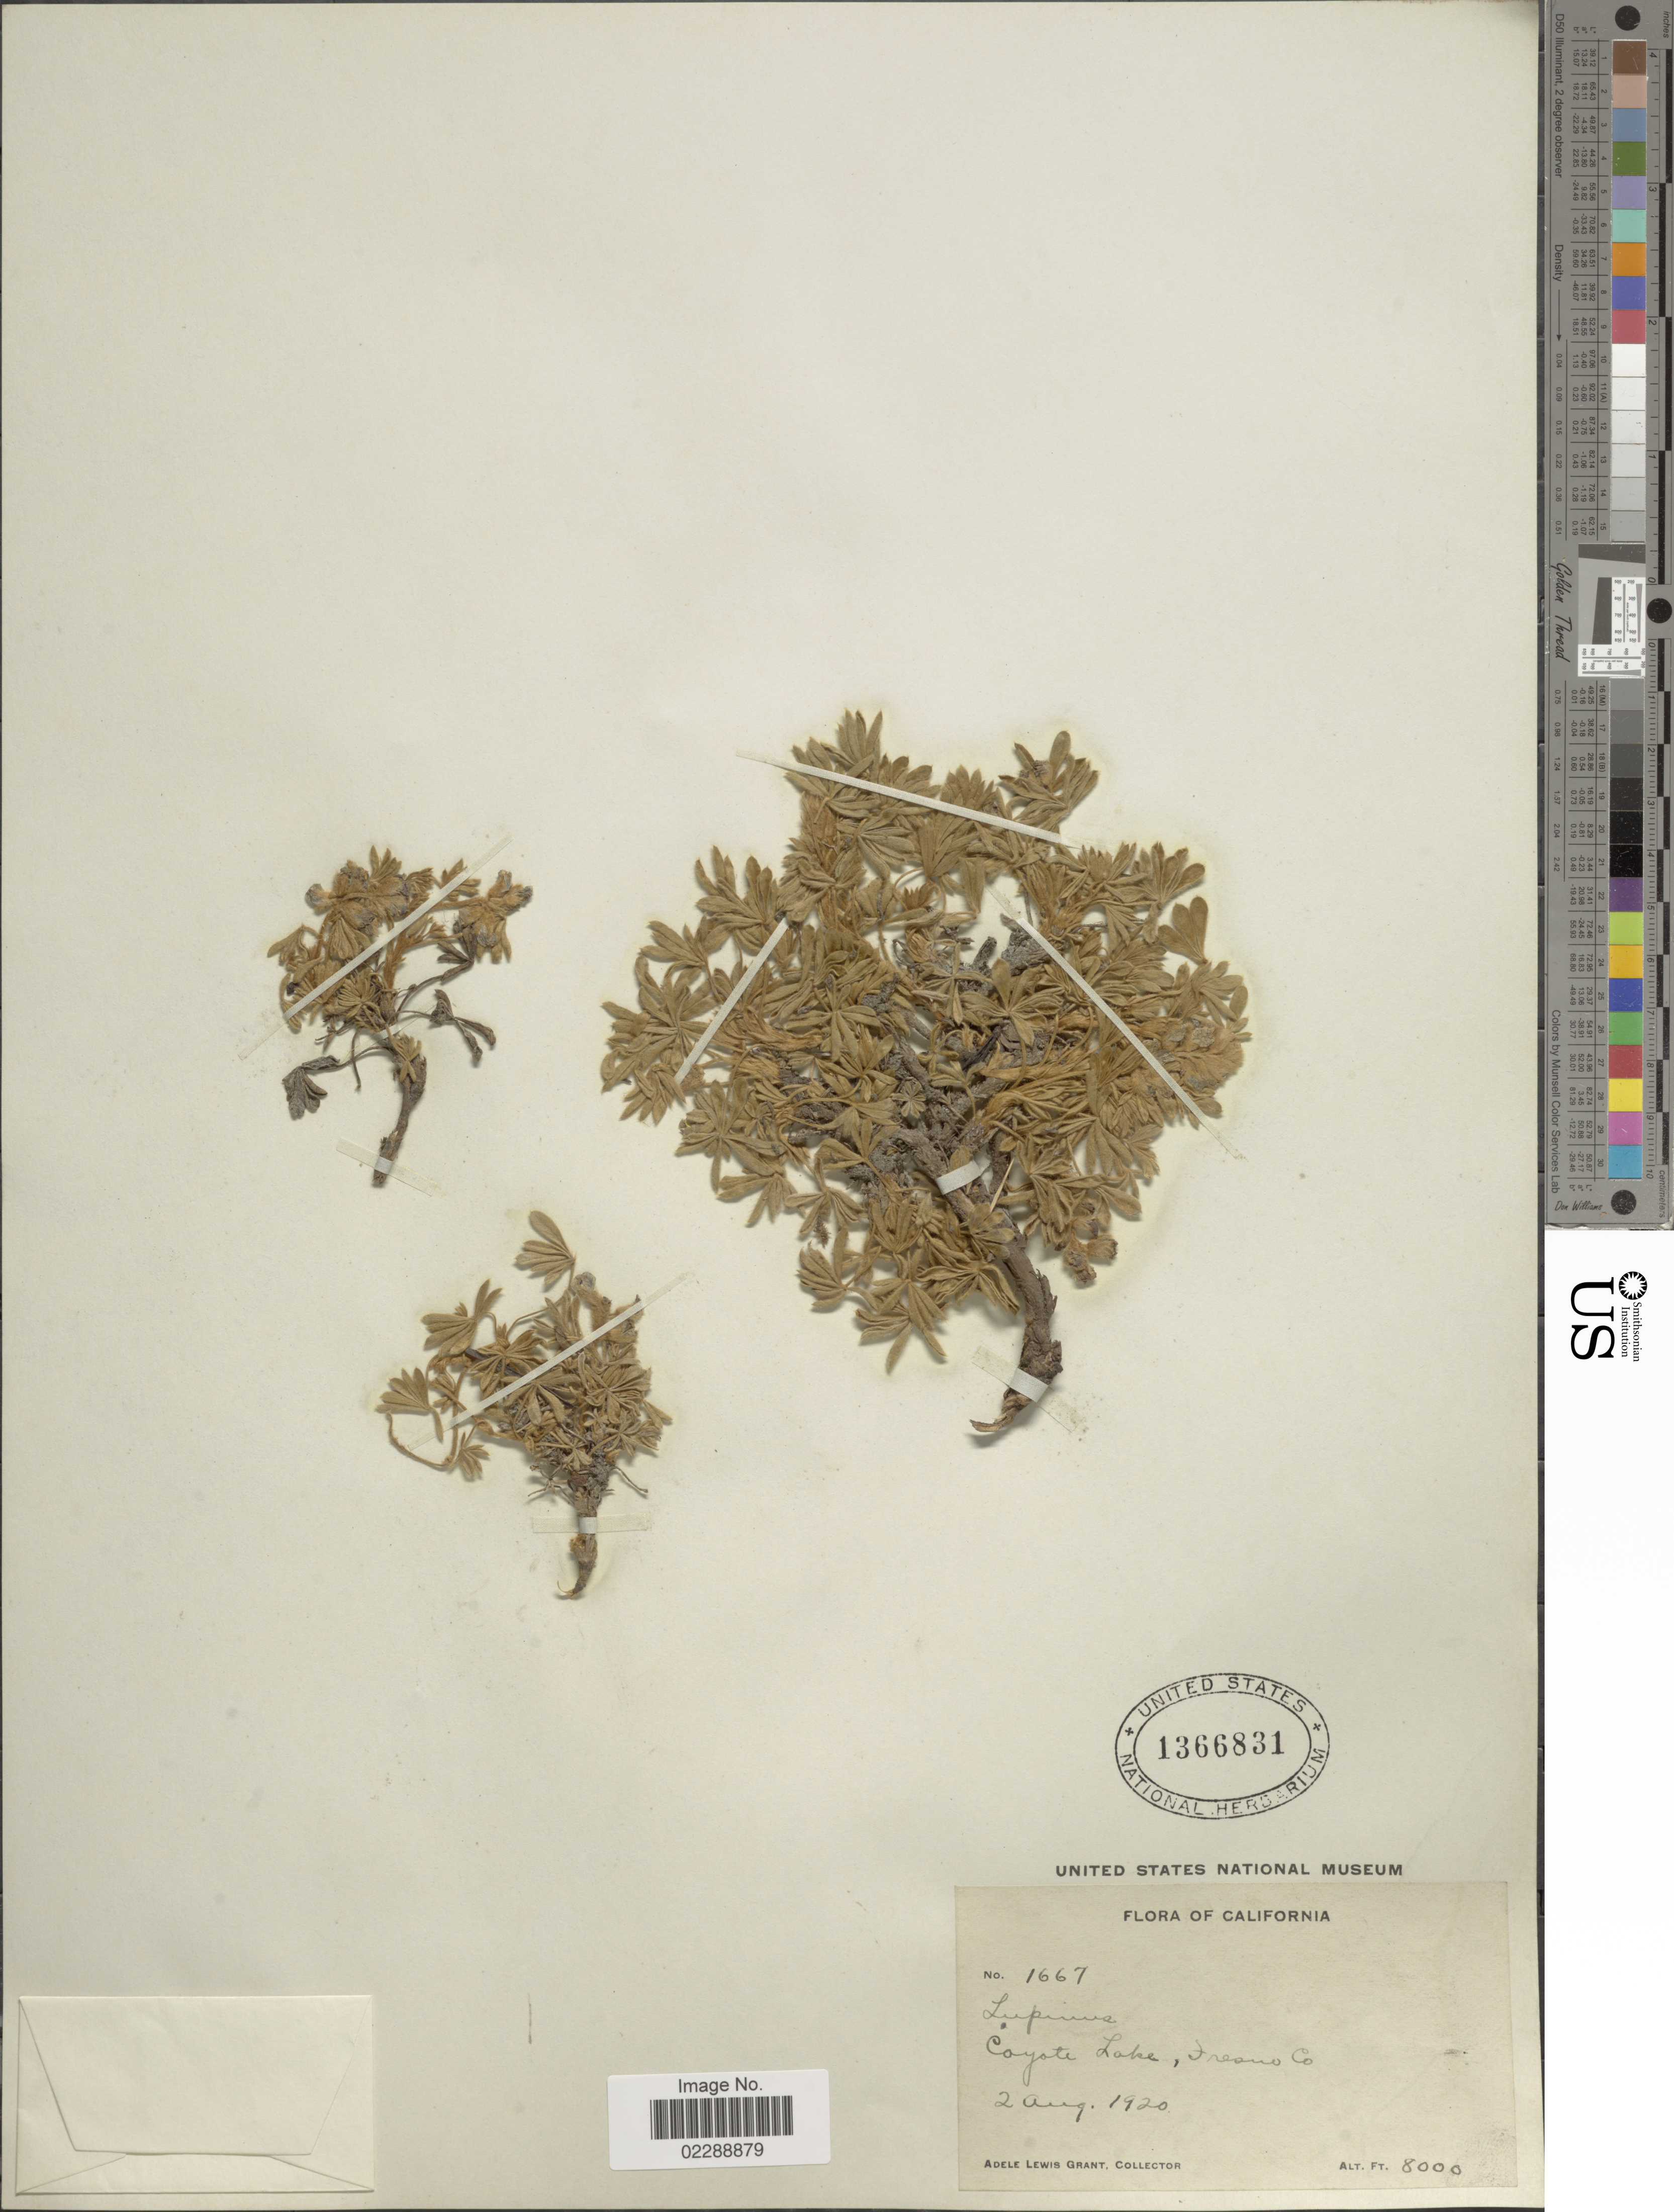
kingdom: Plantae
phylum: Tracheophyta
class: Magnoliopsida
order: Fabales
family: Fabaceae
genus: Lupinus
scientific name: Lupinus sp.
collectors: A. L. Grant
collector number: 1667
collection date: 1920-08-02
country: United States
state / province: California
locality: Coyote Lake, Freano Co.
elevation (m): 2438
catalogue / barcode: US 1366831